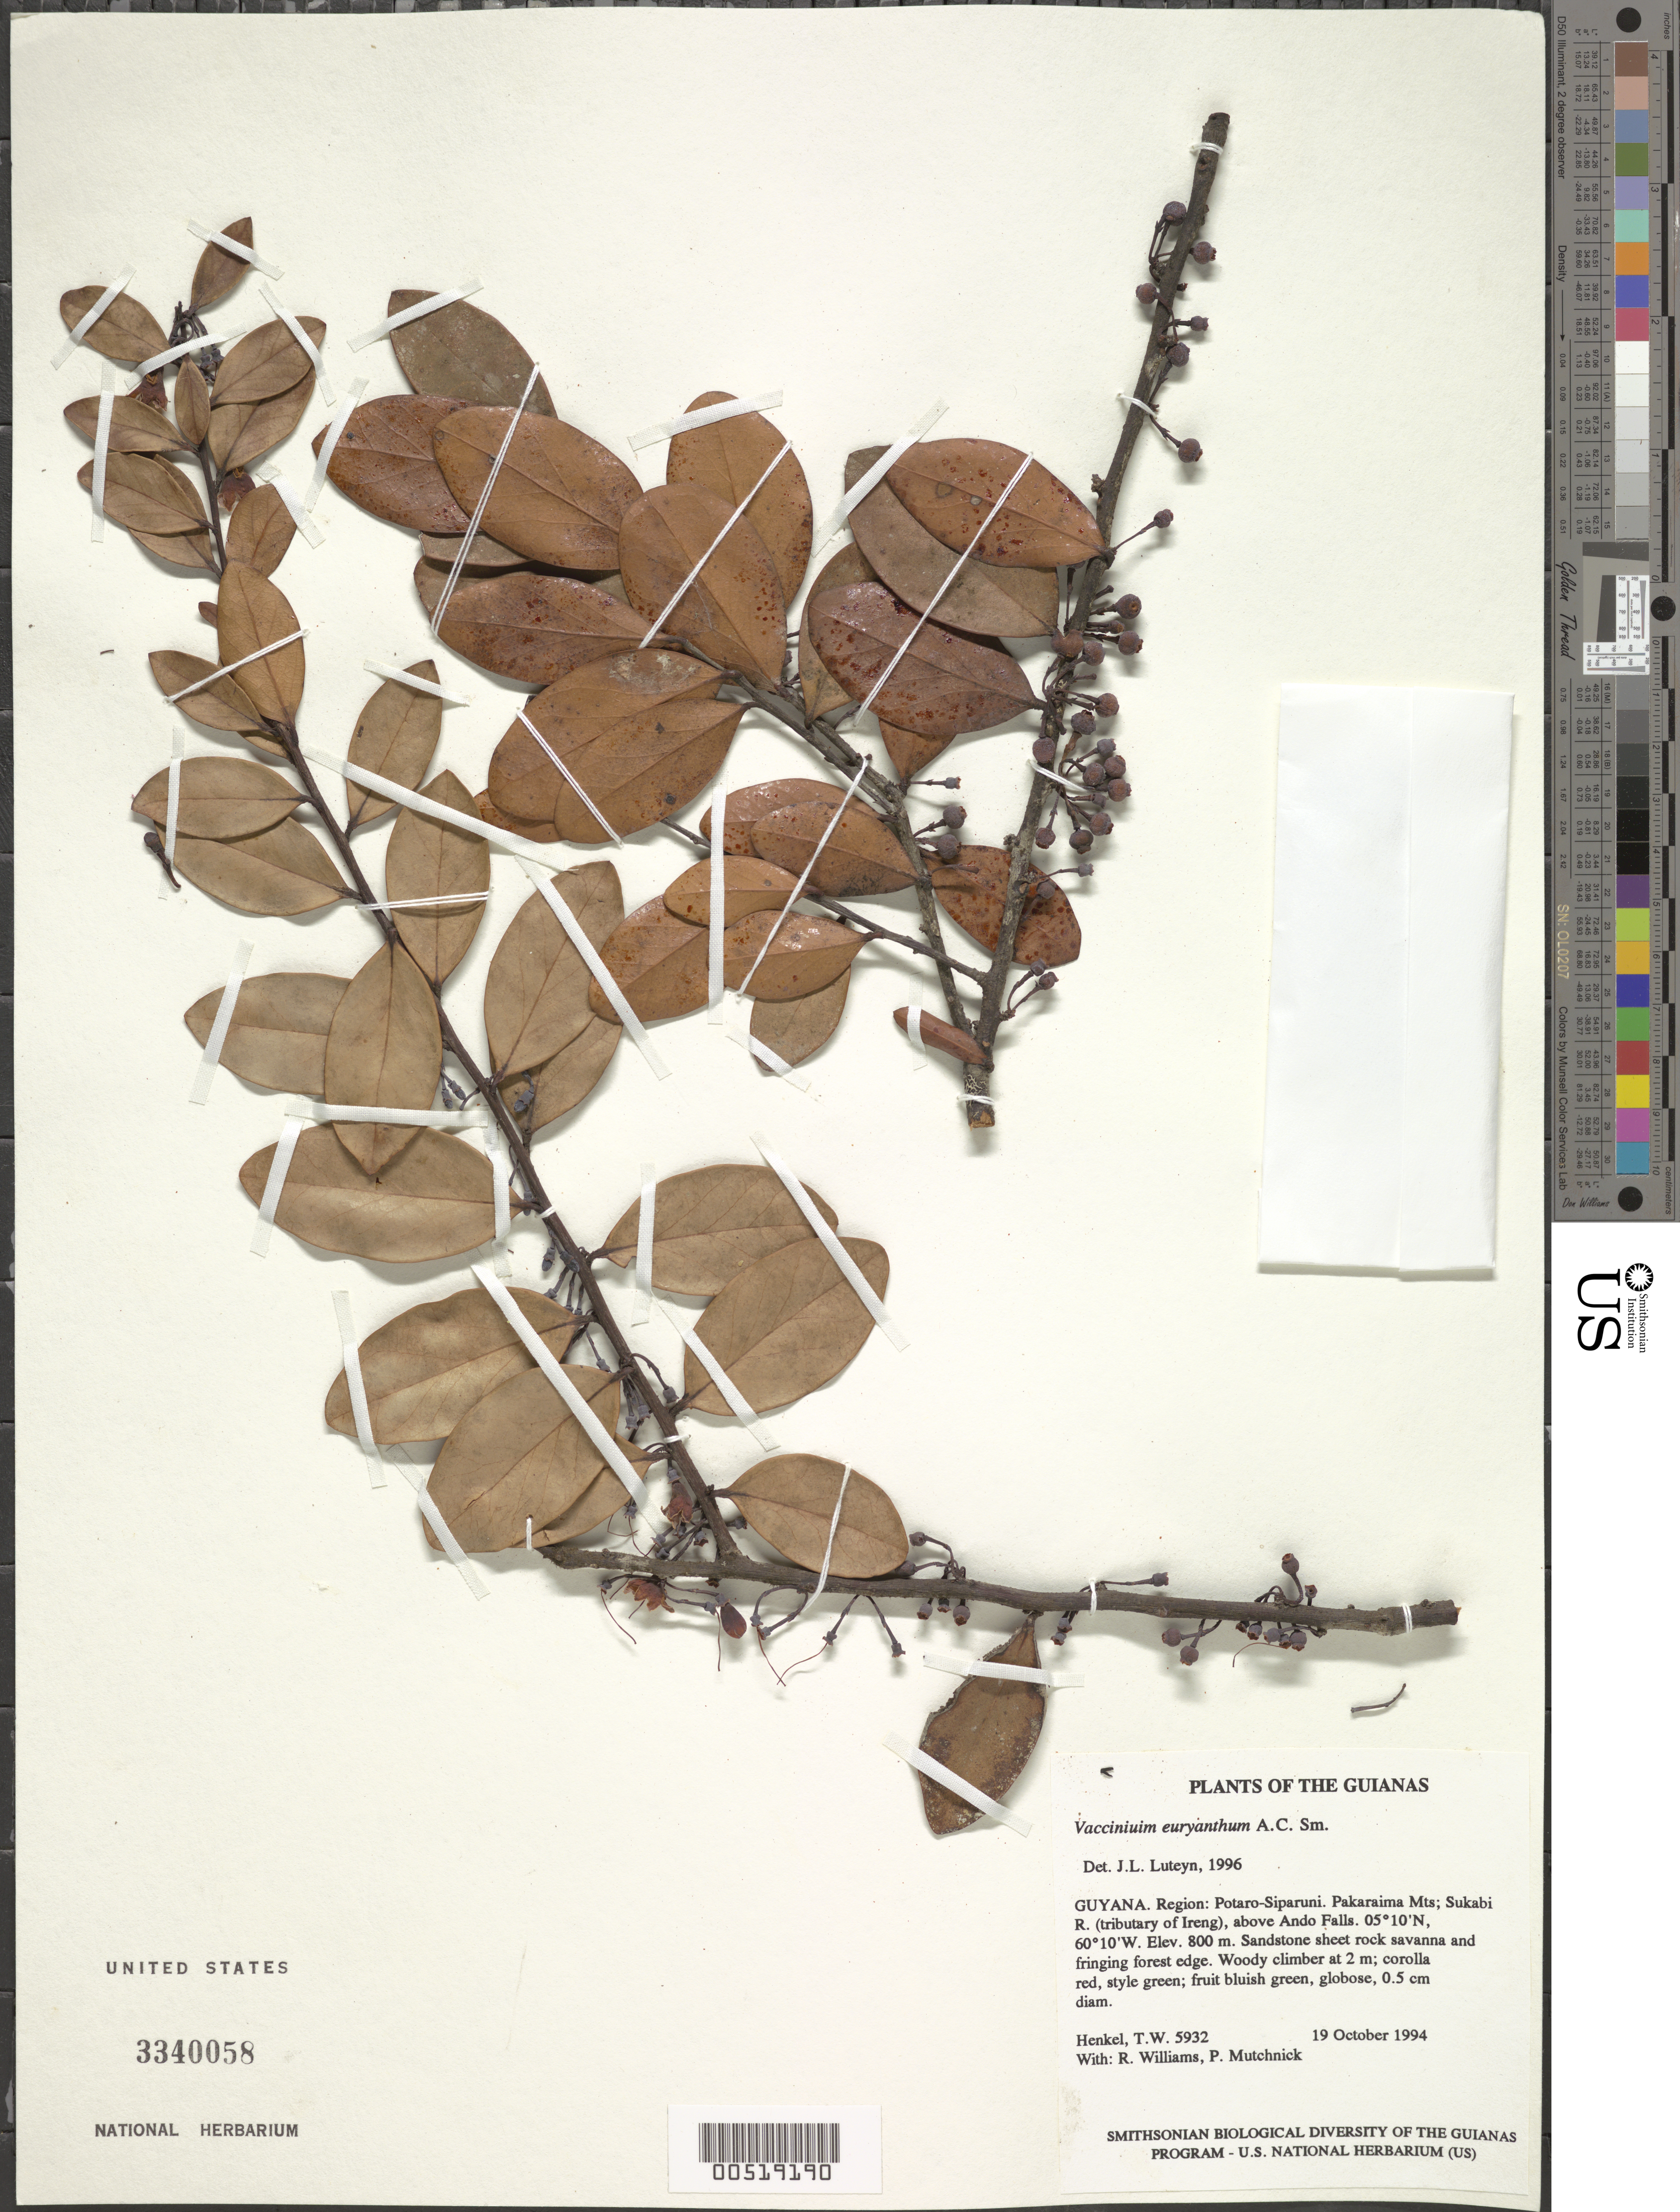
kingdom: Plantae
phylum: Tracheophyta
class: Magnoliopsida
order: Ericales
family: Ericaceae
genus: Vaccinium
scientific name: Vaccinium euryanthum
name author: A.C. Sm.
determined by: Luteyn, J. L.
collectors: T. Henkel, R. Williams & P. Mutchnick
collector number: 5932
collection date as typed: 19 October 1994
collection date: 1994-10-19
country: Guyana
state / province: Potaro-Siparuni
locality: Pakaraima Mts; Sukabi R. (tributary of Ireng), above Ando Falls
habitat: Sandstone sheet rock savanna and fringing forest edge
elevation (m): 800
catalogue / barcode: US 3340058